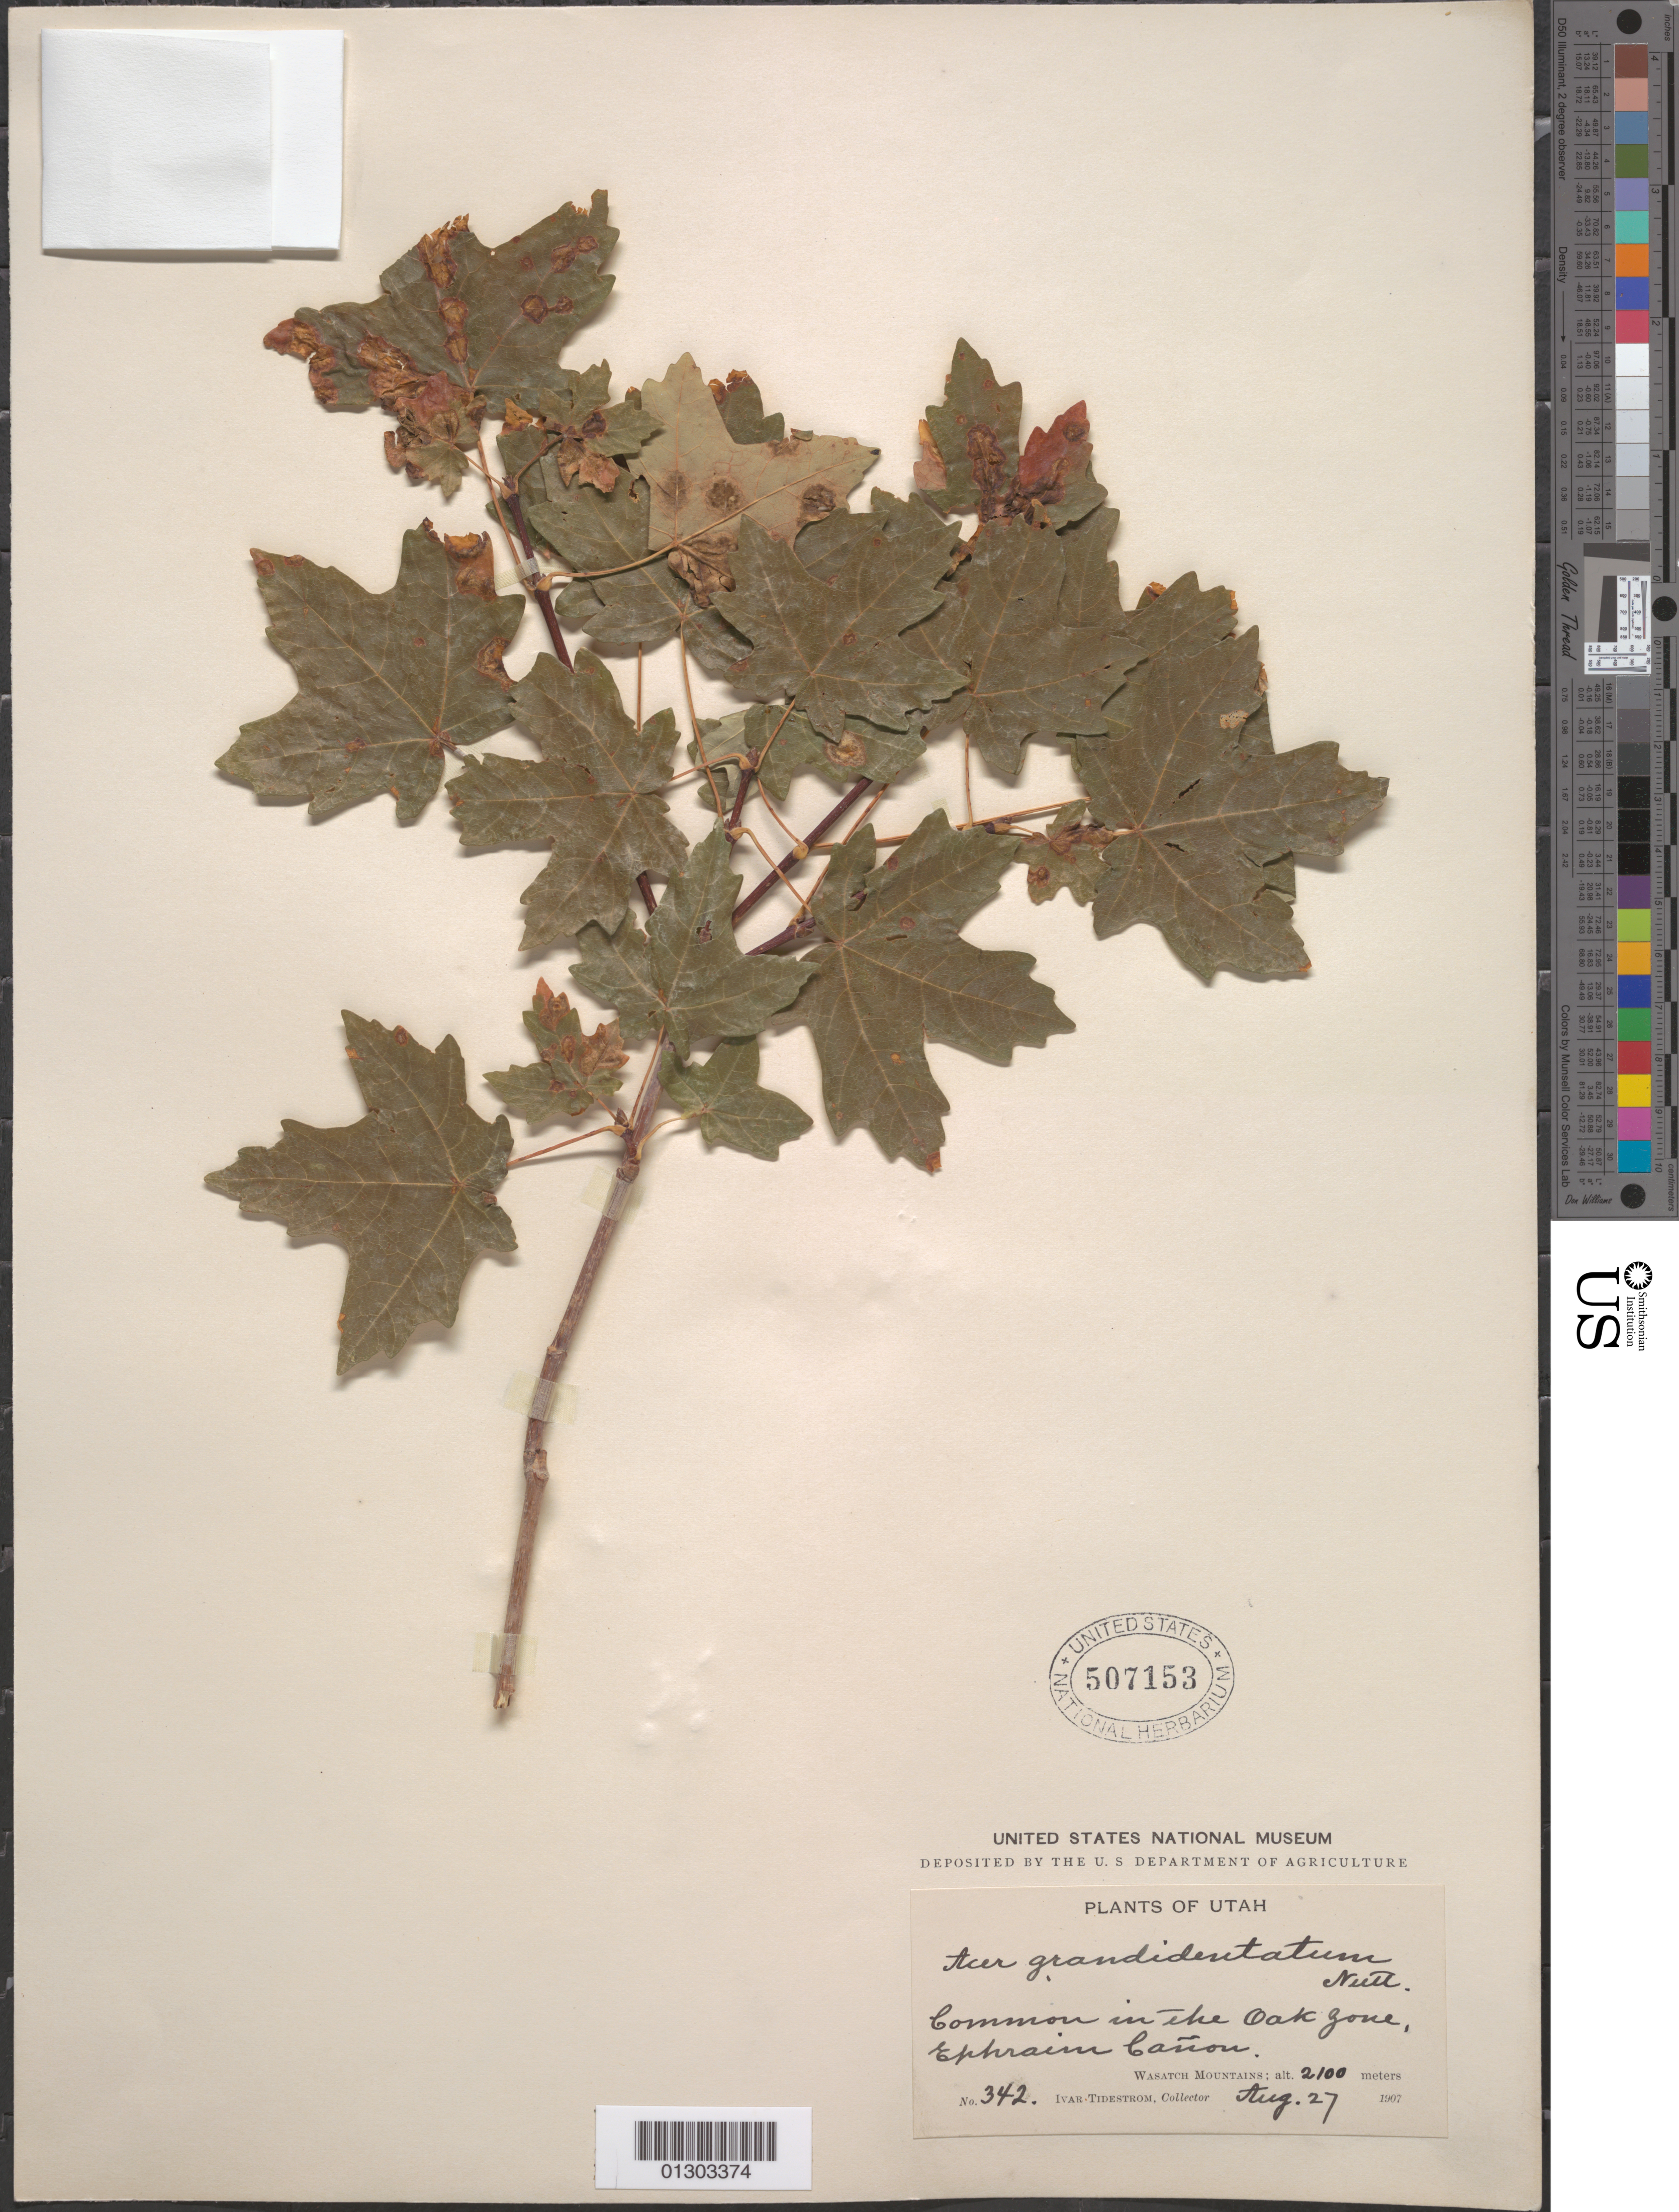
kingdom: Plantae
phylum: Tracheophyta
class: Magnoliopsida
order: Sapindales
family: Sapindaceae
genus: Acer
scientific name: Acer grandidentatum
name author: Nutt.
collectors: I. F. Tidestrom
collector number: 342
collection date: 1907-08-27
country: United States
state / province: Utah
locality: Wasatch Mountains, Ephraim Cañon.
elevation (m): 2100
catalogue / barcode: US 507153